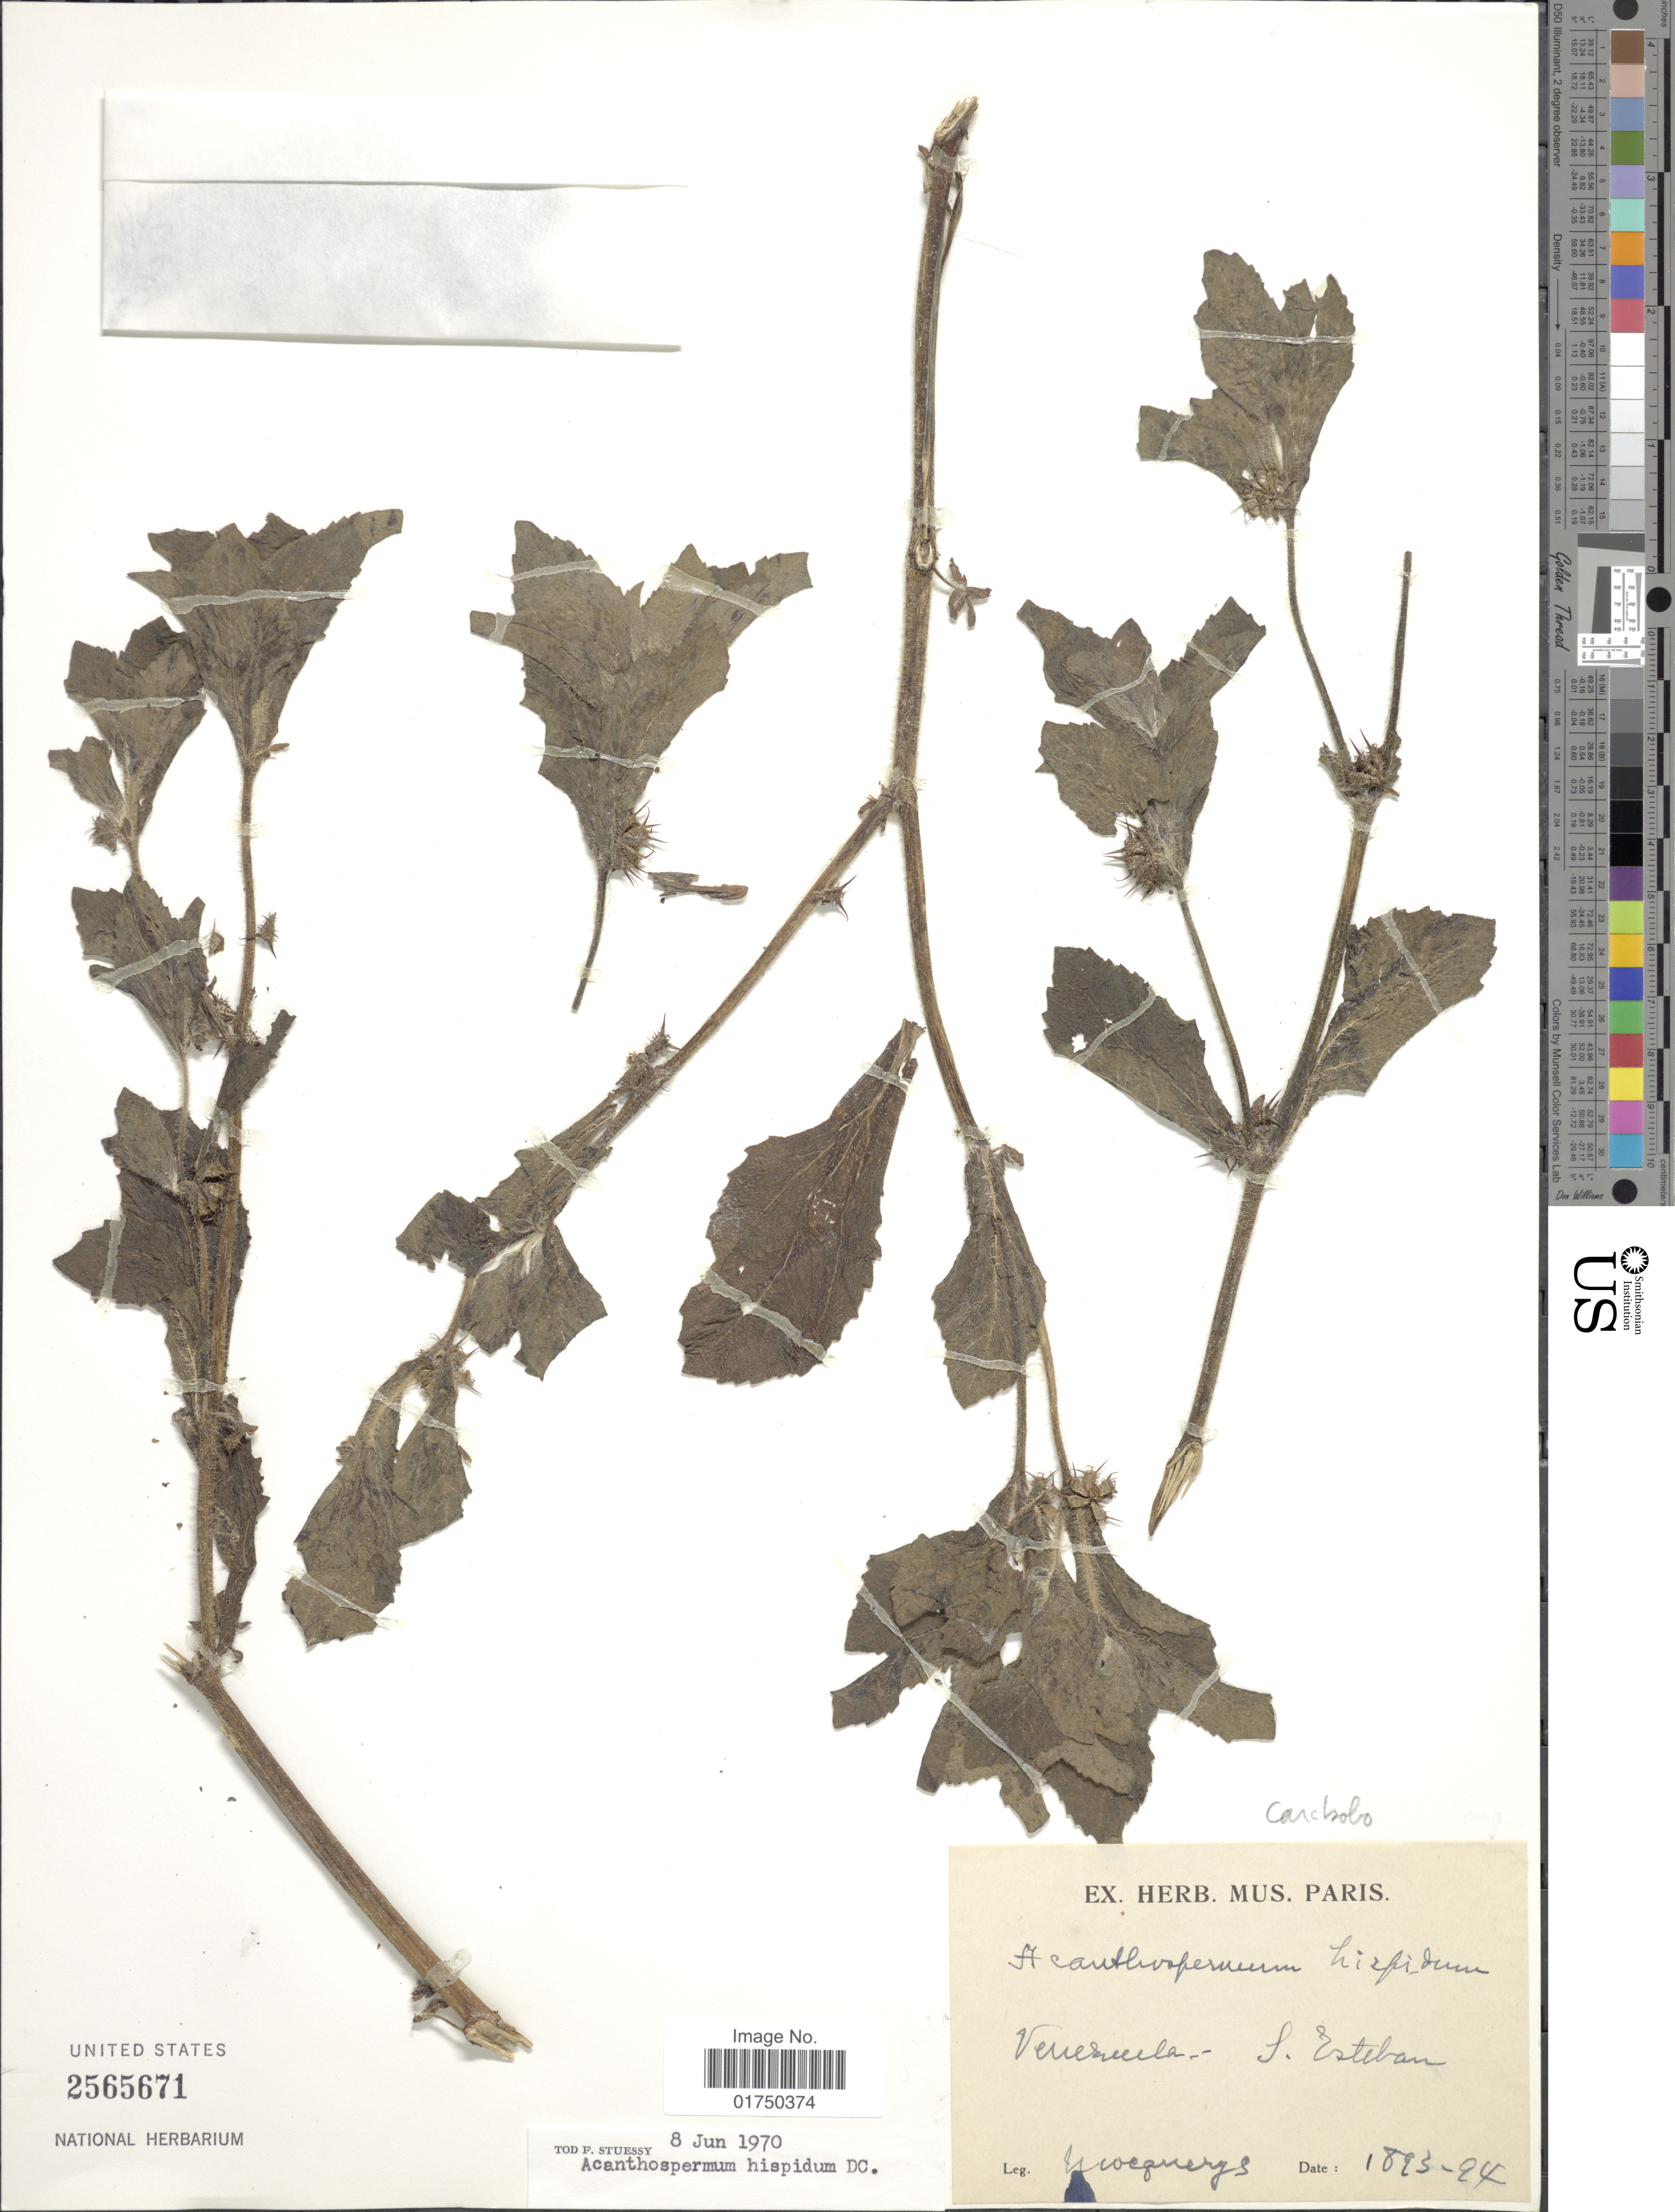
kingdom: Plantae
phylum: Tracheophyta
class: Magnoliopsida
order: Asterales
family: Asteraceae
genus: Acanthospermum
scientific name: Acanthospermum hispidum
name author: DC.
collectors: A. Mocquerys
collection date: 1893/1894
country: Venezuela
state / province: Carabobo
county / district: Puerto Cabello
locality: San Esteban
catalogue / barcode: US 2565671